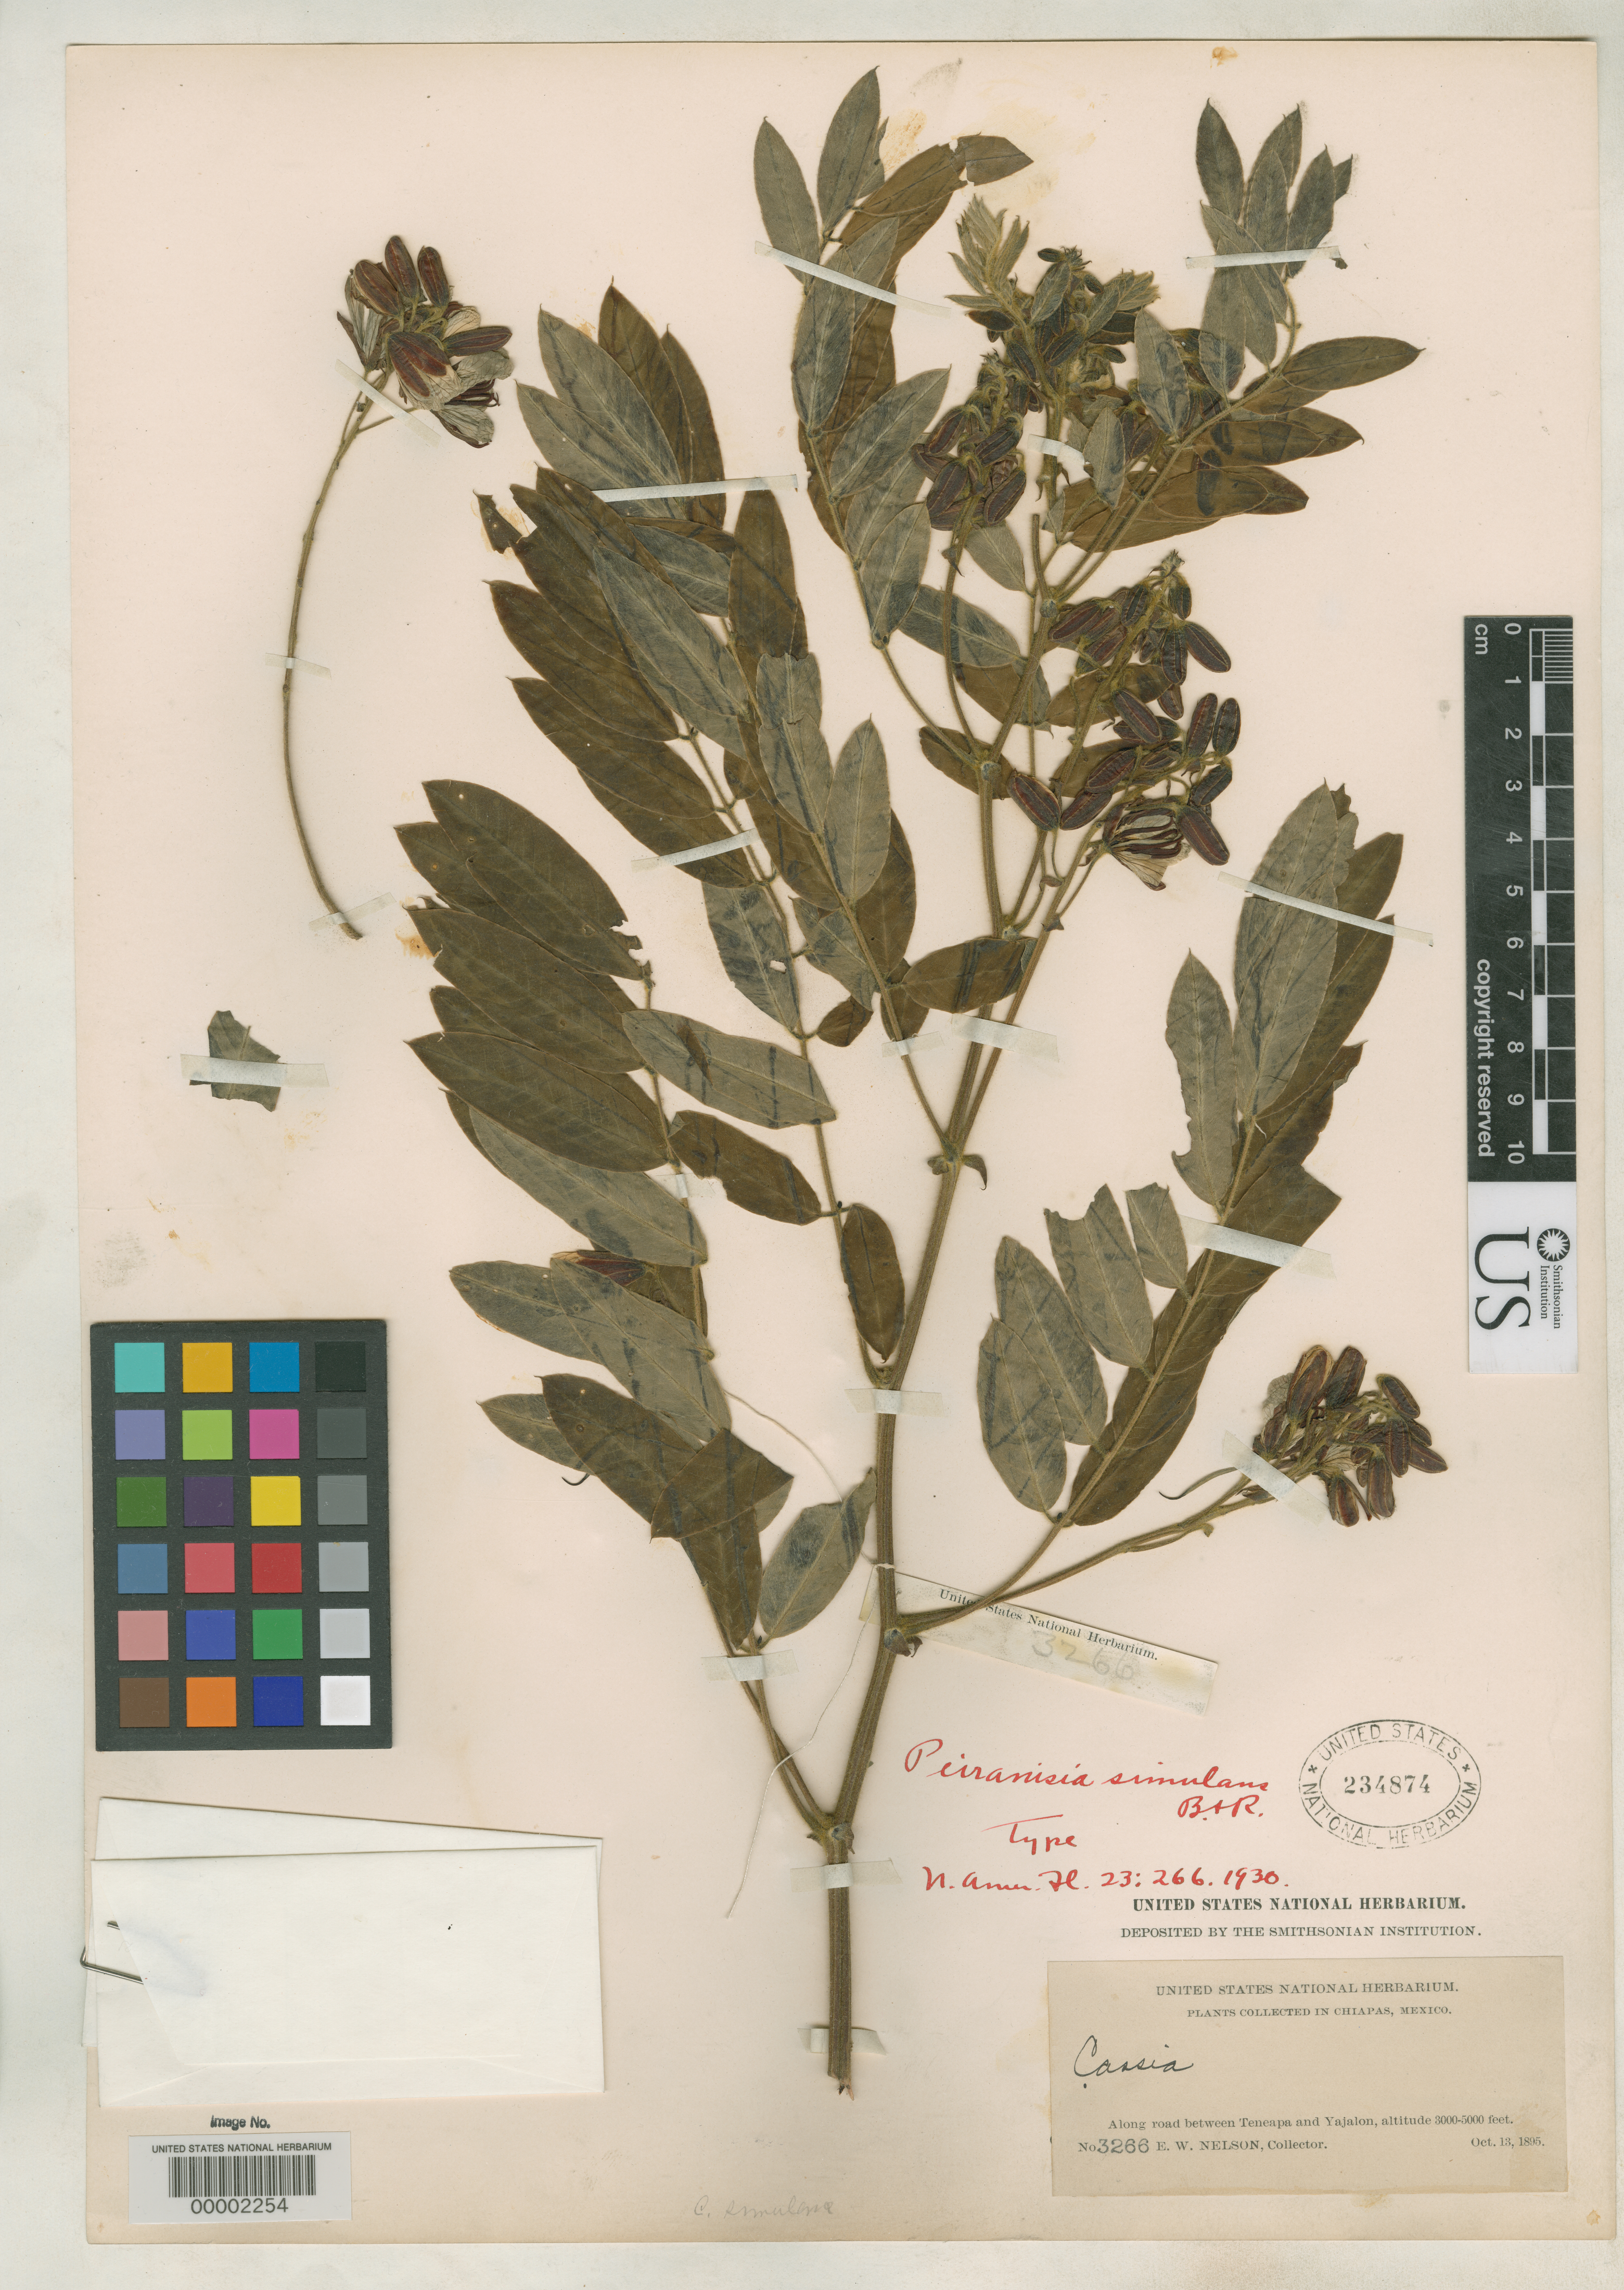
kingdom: Plantae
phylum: Tracheophyta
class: Magnoliopsida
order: Fabales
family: Fabaceae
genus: Peiranisia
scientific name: Peiranisia simulans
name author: Britton & Rose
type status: Type Collection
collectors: E. W. Nelson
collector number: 3266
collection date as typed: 13 Oct 1895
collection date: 1895-10-13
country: Mexico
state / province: Chiapas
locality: Between Teneapa and Yajalon.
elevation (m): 914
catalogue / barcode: US 234874